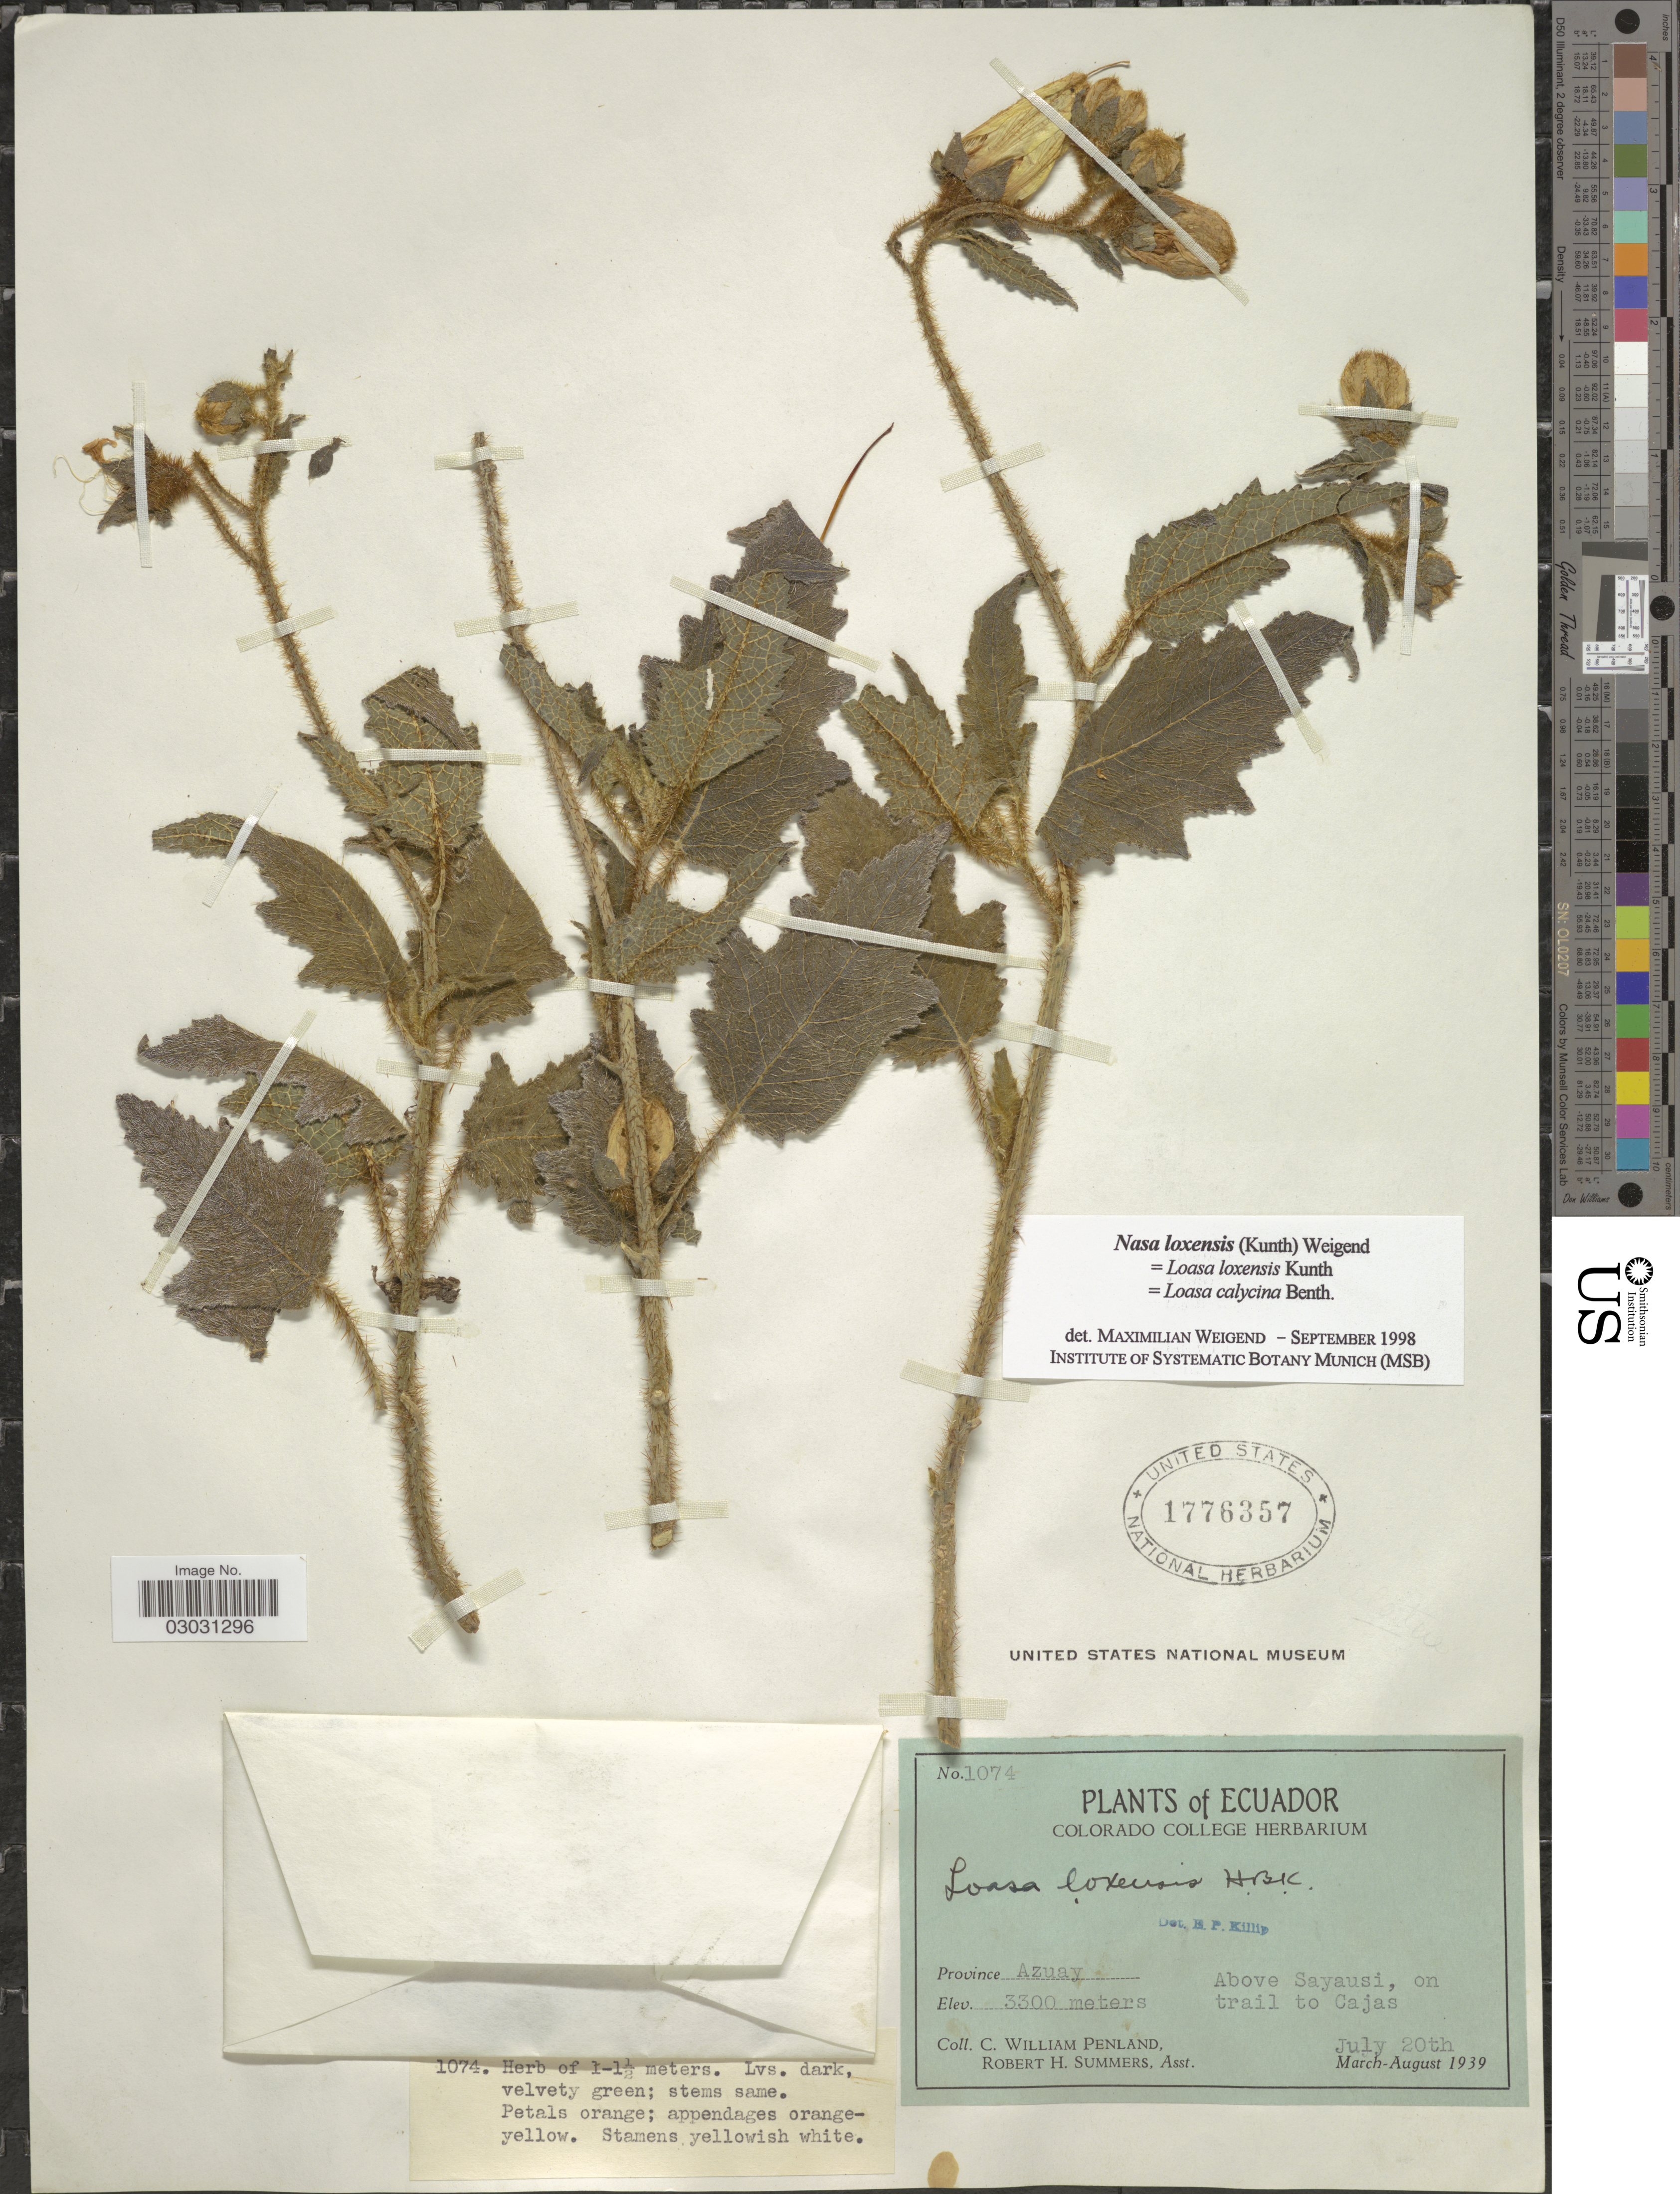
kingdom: Plantae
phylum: Tracheophyta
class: Magnoliopsida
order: Cornales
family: Loasaceae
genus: Nasa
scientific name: Nasa loxensis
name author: (Kunth) Weigend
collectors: C. W. Penland & R. Summers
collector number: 1074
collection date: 1939-07-20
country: Ecuador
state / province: Azuay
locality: Above Sayausi, on trail to Cajas.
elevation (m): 3300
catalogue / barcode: US 1776357